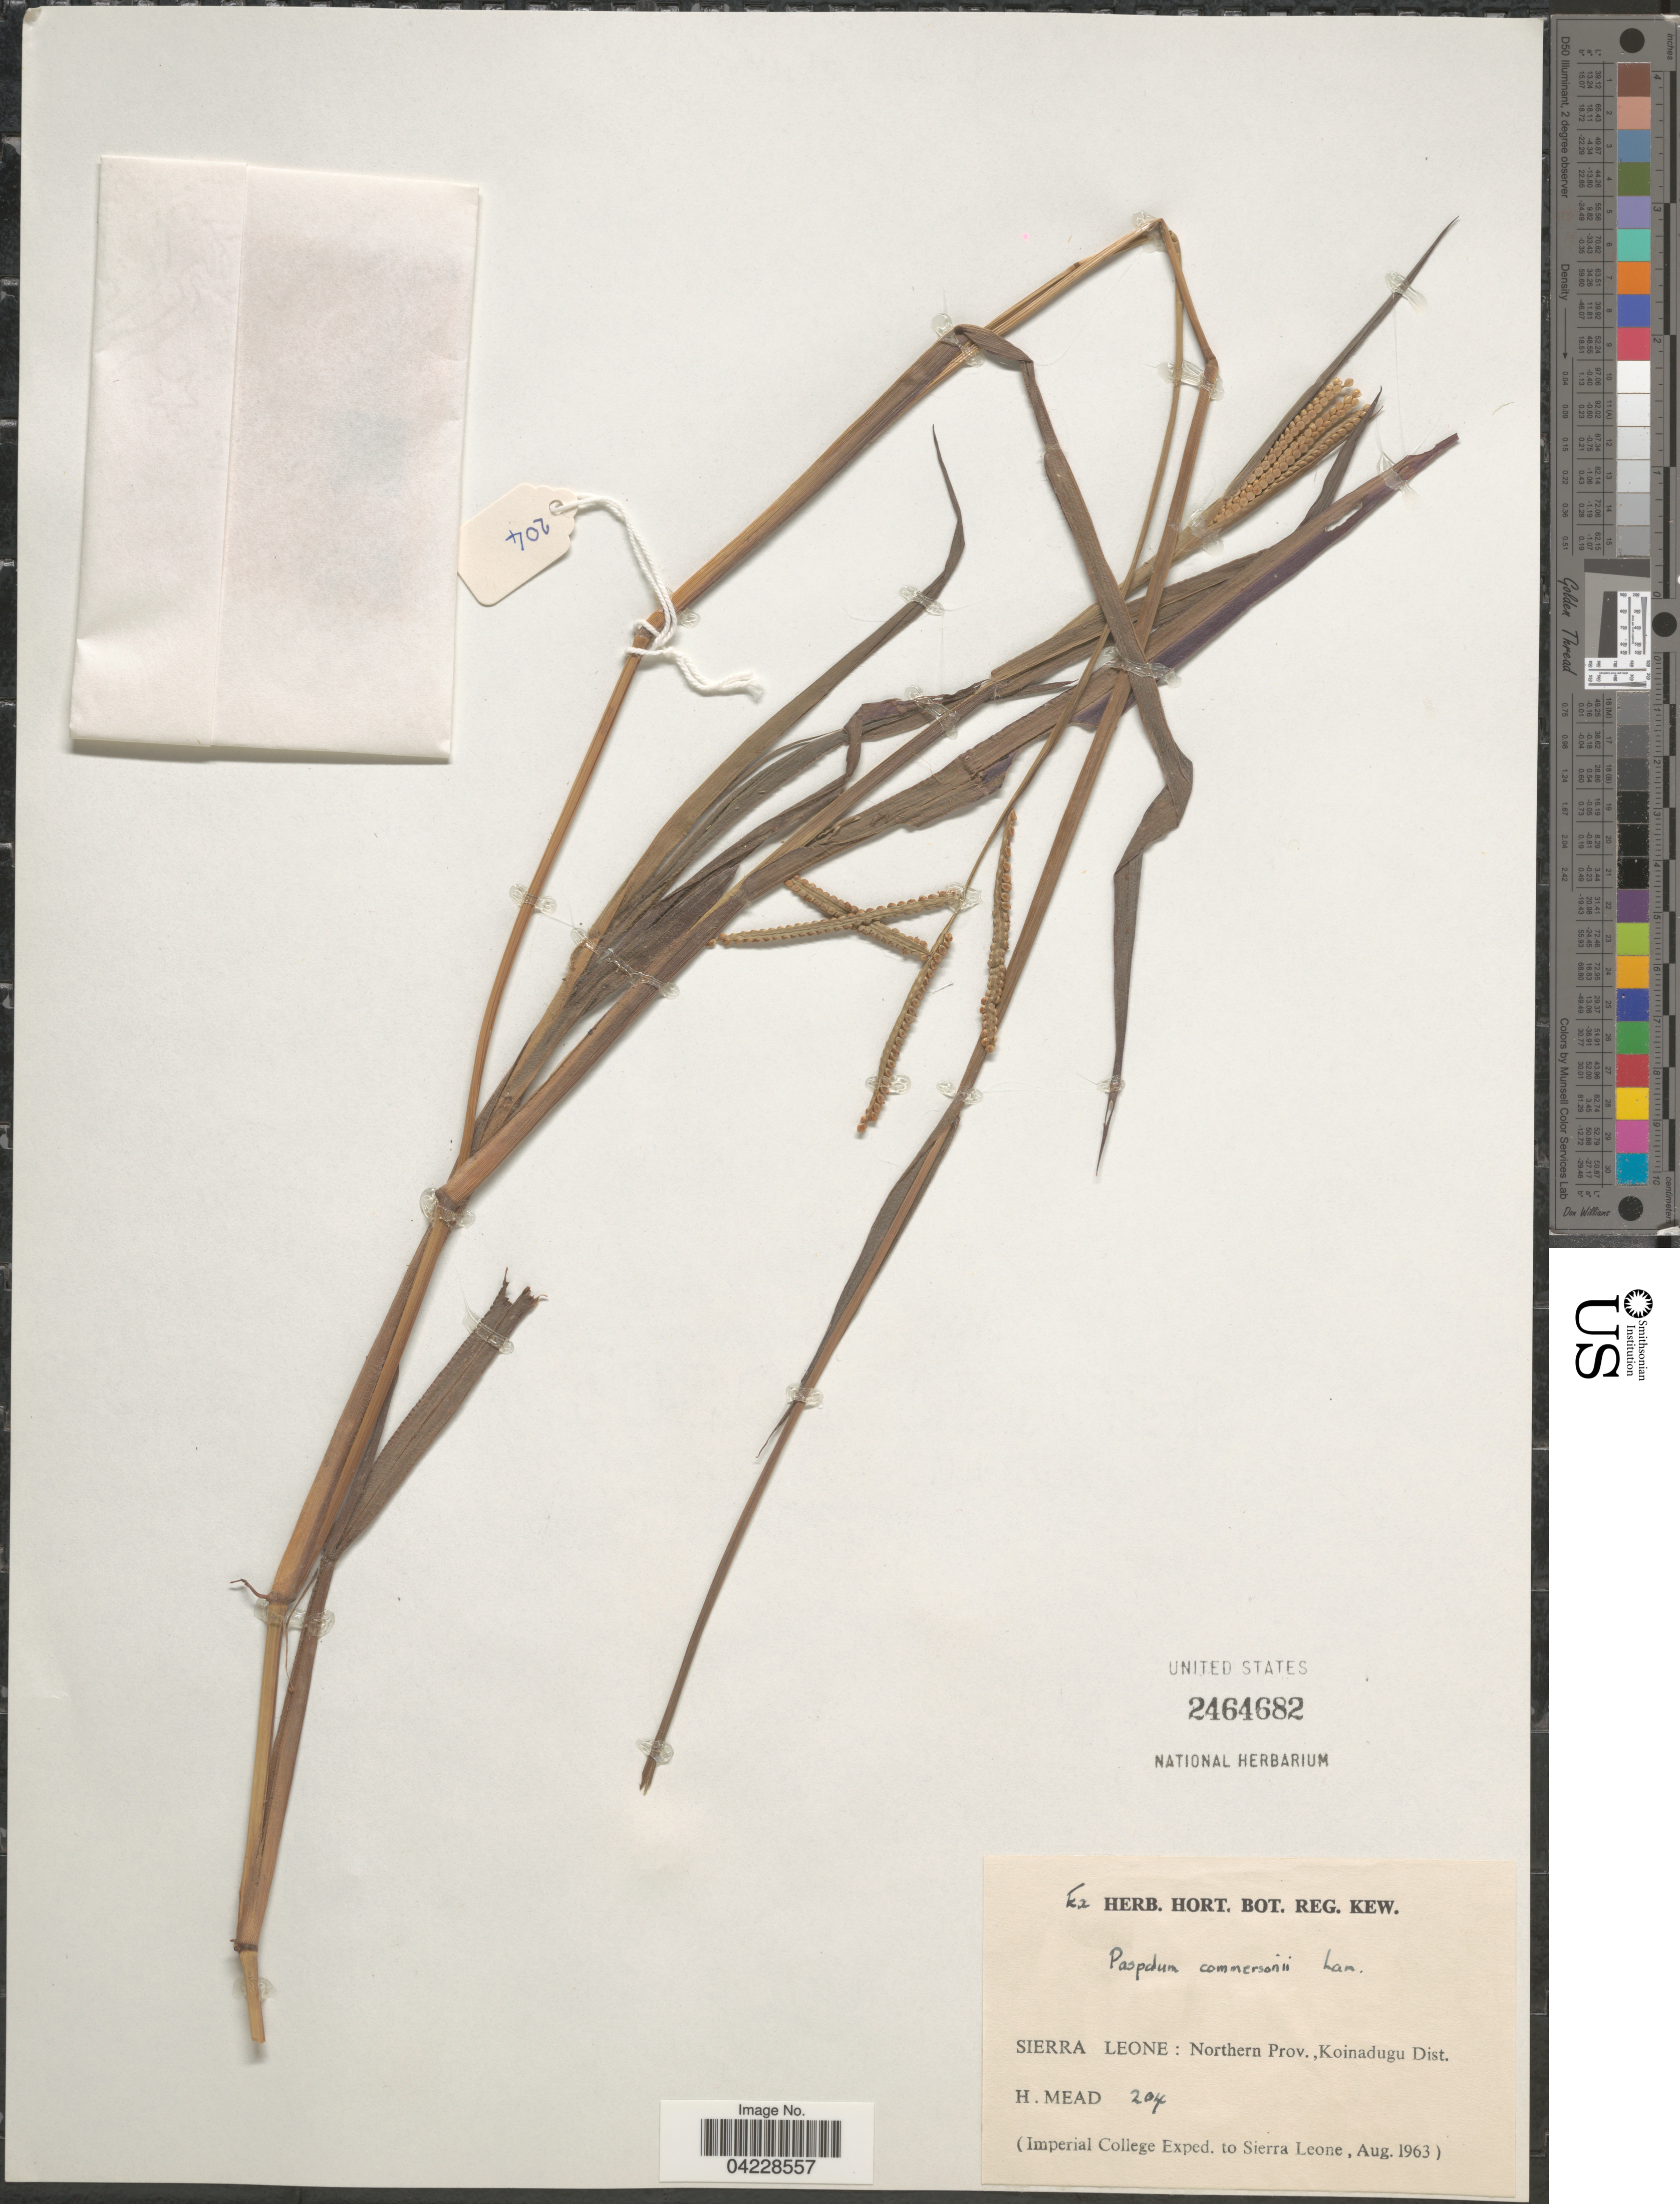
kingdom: Plantae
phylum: Tracheophyta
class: Liliopsida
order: Poales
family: Poaceae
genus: Paspalum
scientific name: Paspalum scrobiculatum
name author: L.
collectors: H. Mead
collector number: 204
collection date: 1963-08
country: Sierra Leone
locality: Northern Prov.,Koinadugu Dist. (Imperial college Exped. to Sierra Leone, Aug. 1963).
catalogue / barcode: US 2464682